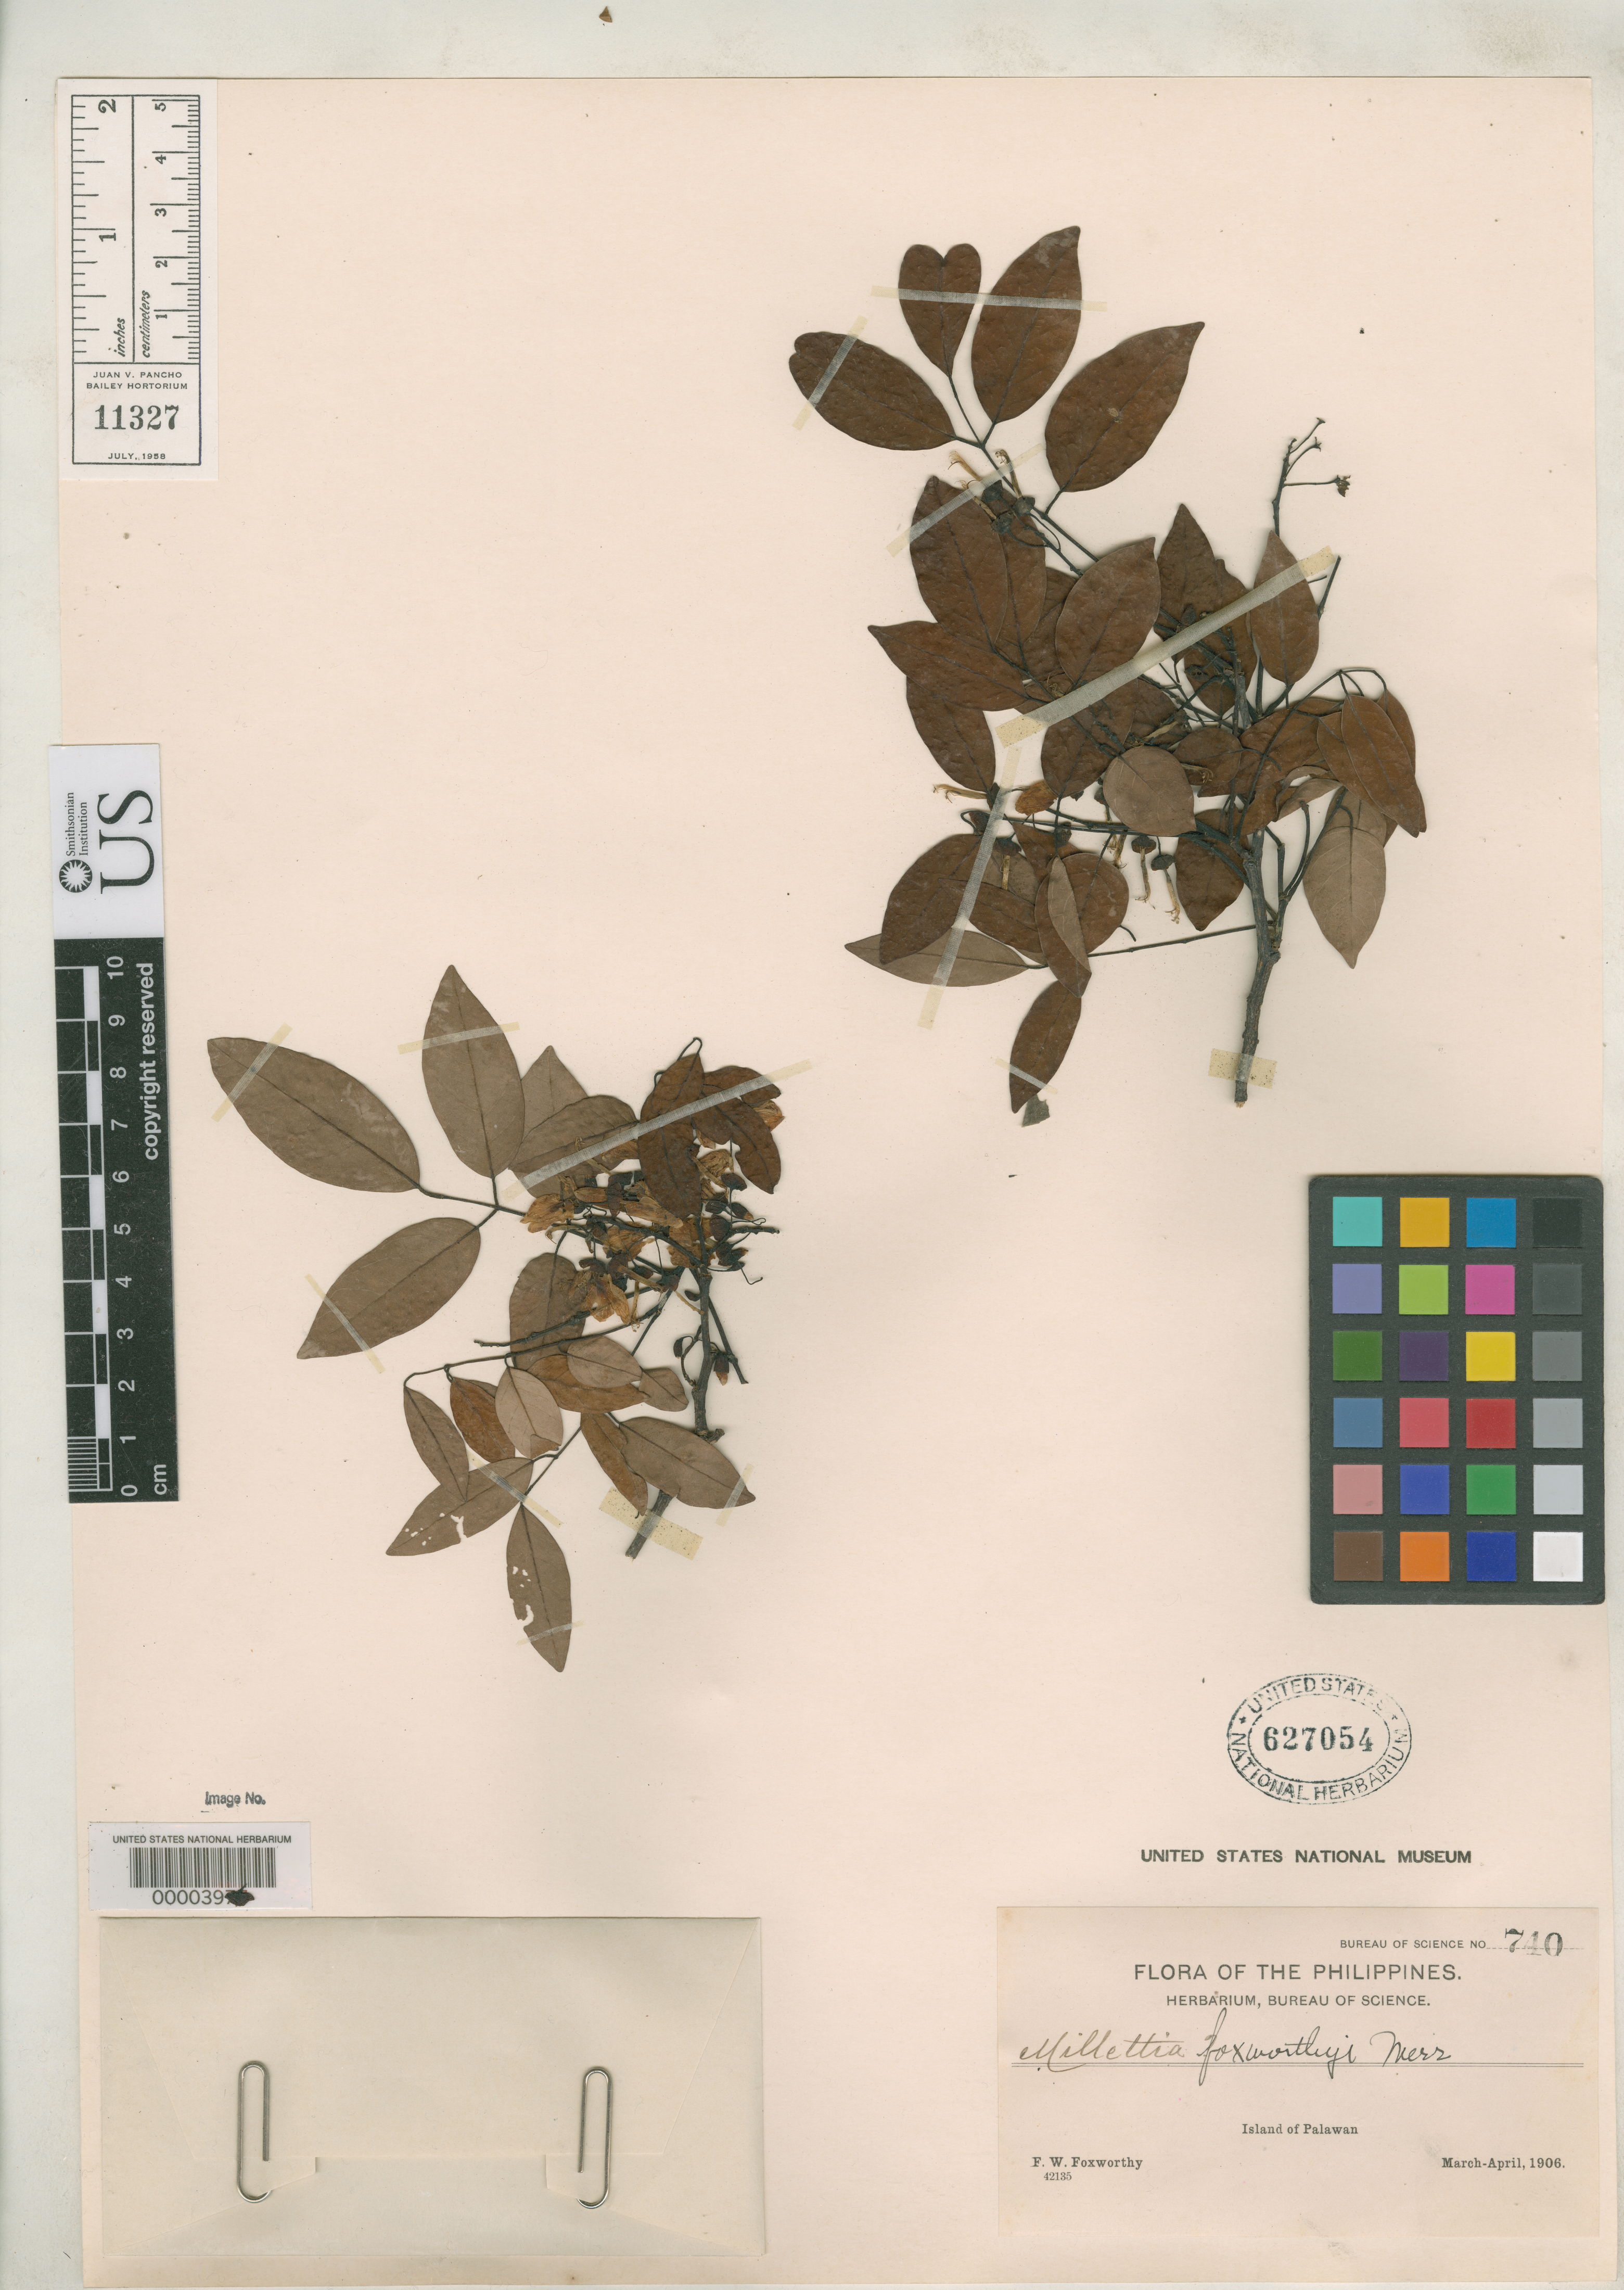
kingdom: Plantae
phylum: Tracheophyta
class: Magnoliopsida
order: Fabales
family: Fabaceae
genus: Millettia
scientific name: Millettia foxworthyi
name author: Merr.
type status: Isotype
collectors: F. W. Foxworthy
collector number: Bur. Sci. 740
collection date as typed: Mar 1906 to -- Apr 1906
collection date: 1906-03/1906-04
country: Philippines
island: Palawan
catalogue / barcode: US 627054